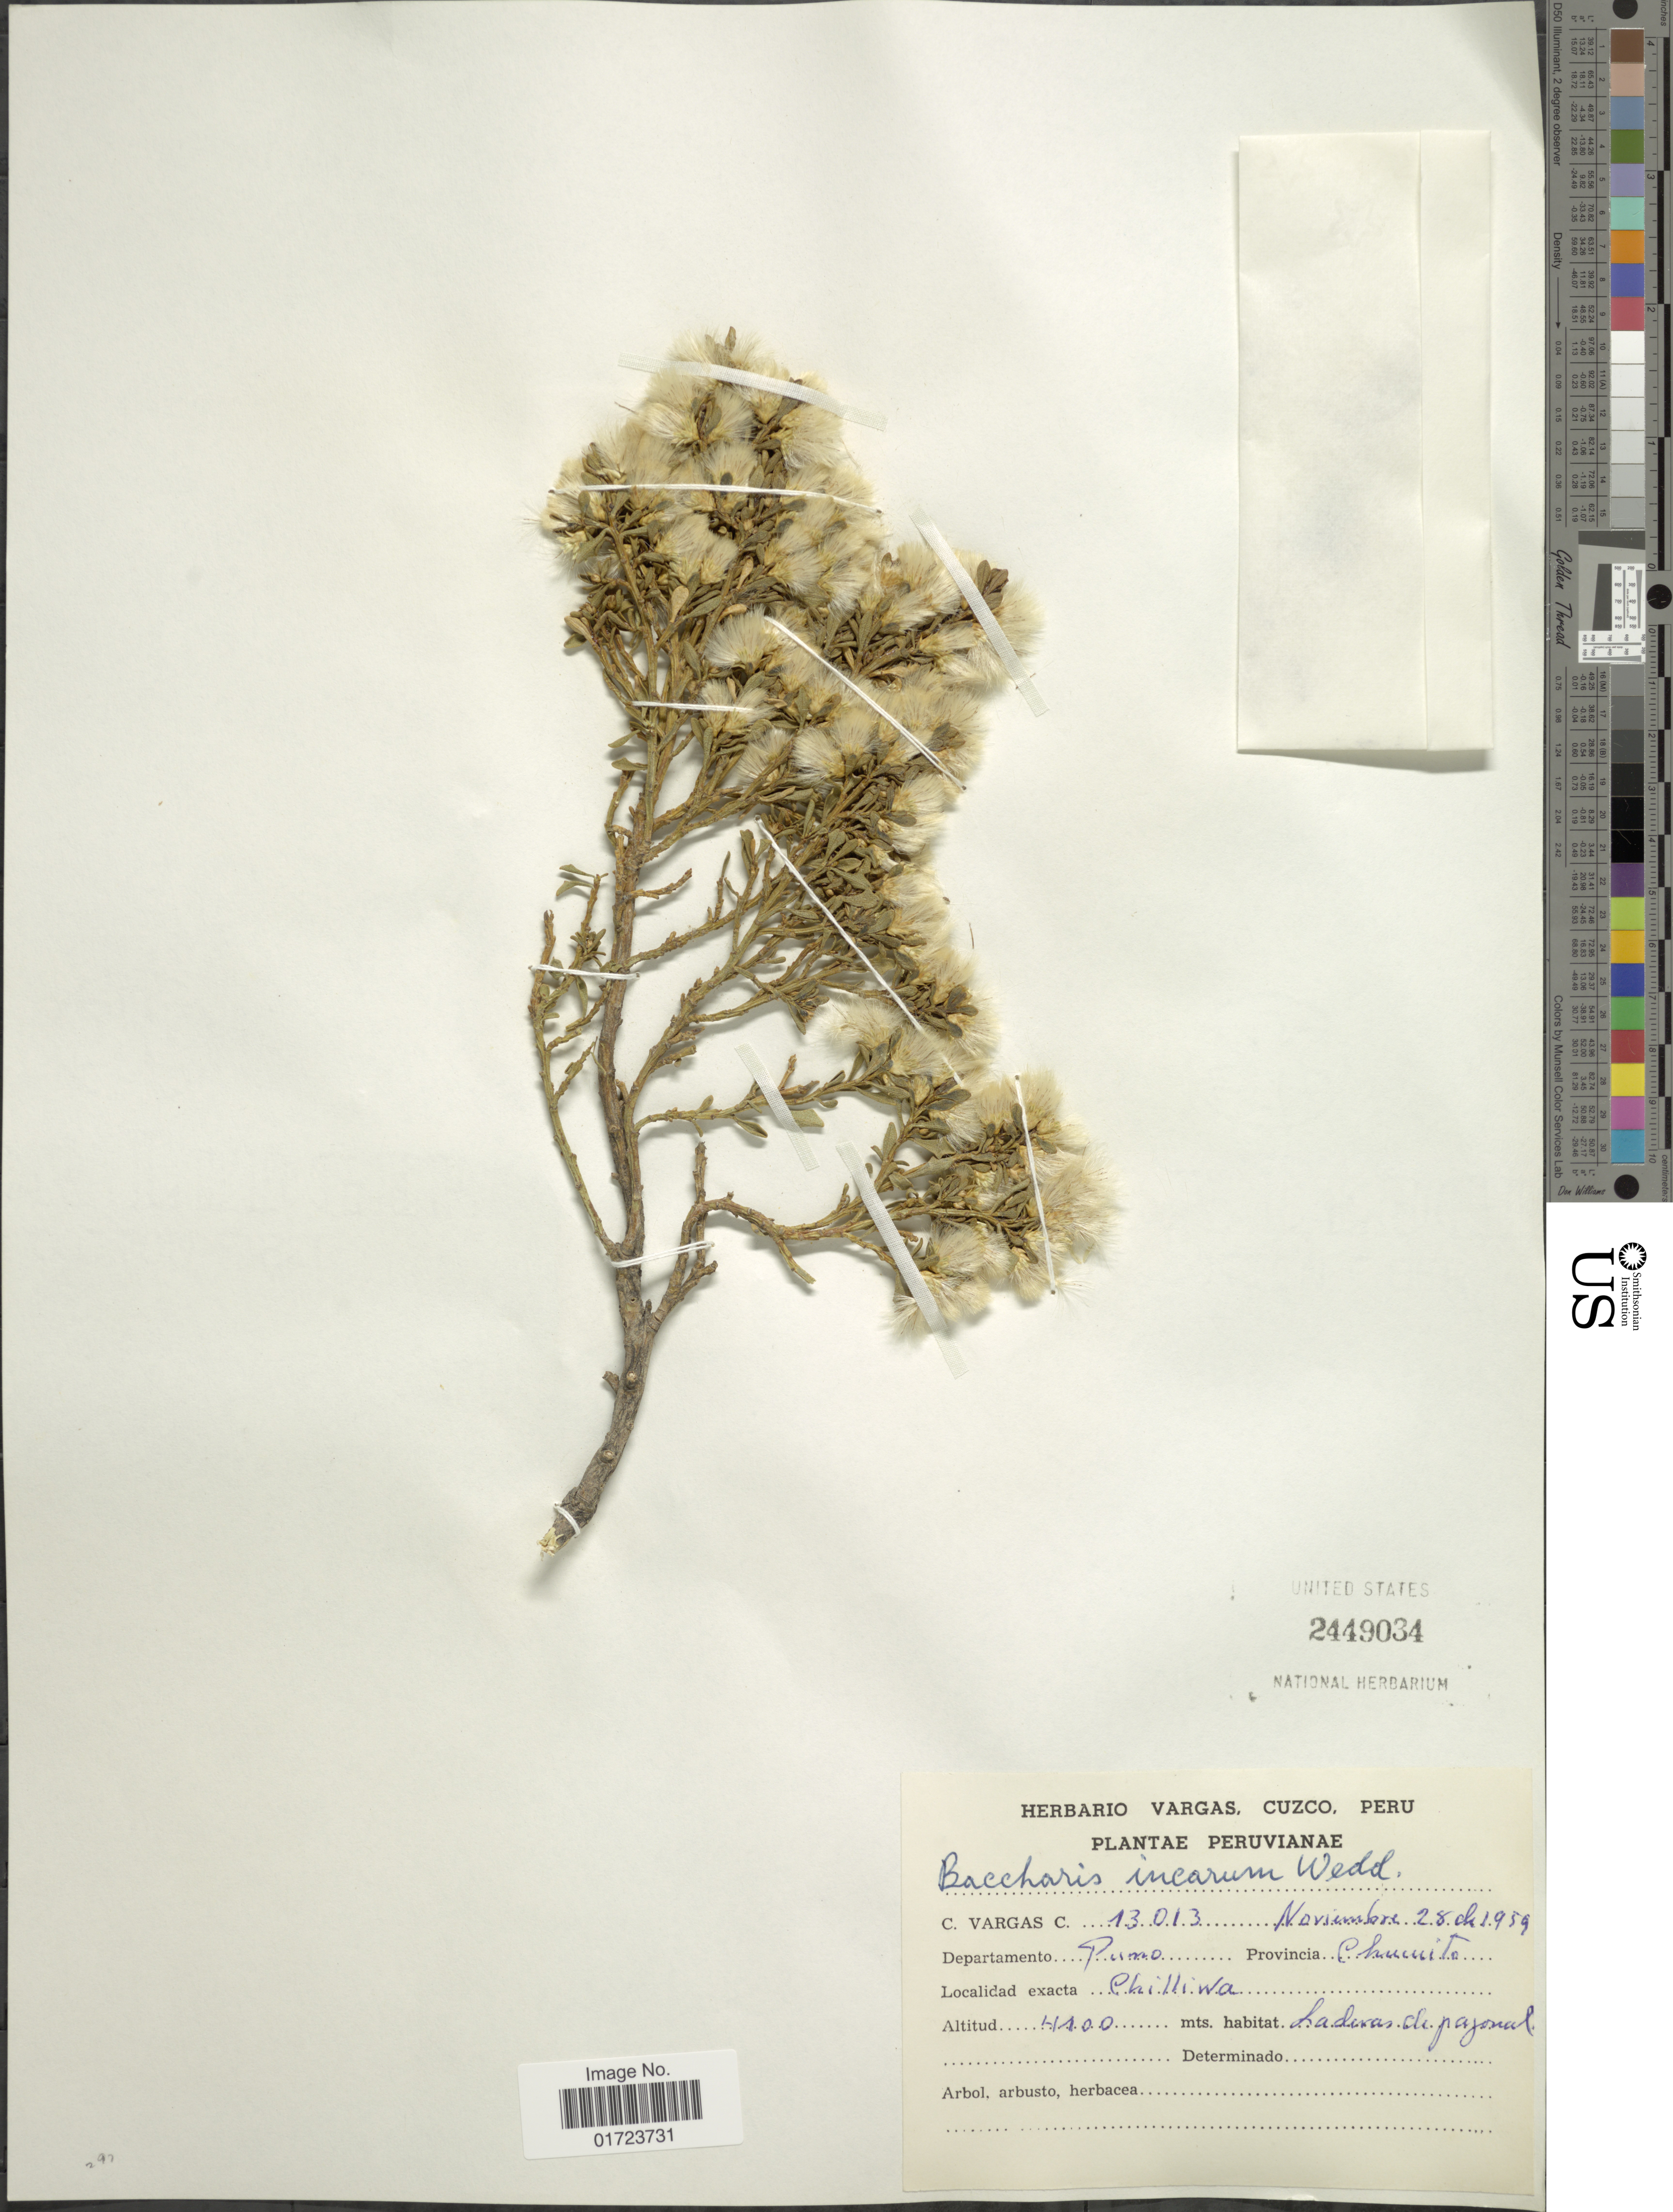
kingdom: Plantae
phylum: Tracheophyta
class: Magnoliopsida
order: Asterales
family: Asteraceae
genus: Baccharis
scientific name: Baccharis tola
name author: Phil.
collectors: C. Vargas Calderón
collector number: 13013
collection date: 1959-11-28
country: Peru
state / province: Puno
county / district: Chucuito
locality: Chilliwa.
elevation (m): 4100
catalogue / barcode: US 2449034